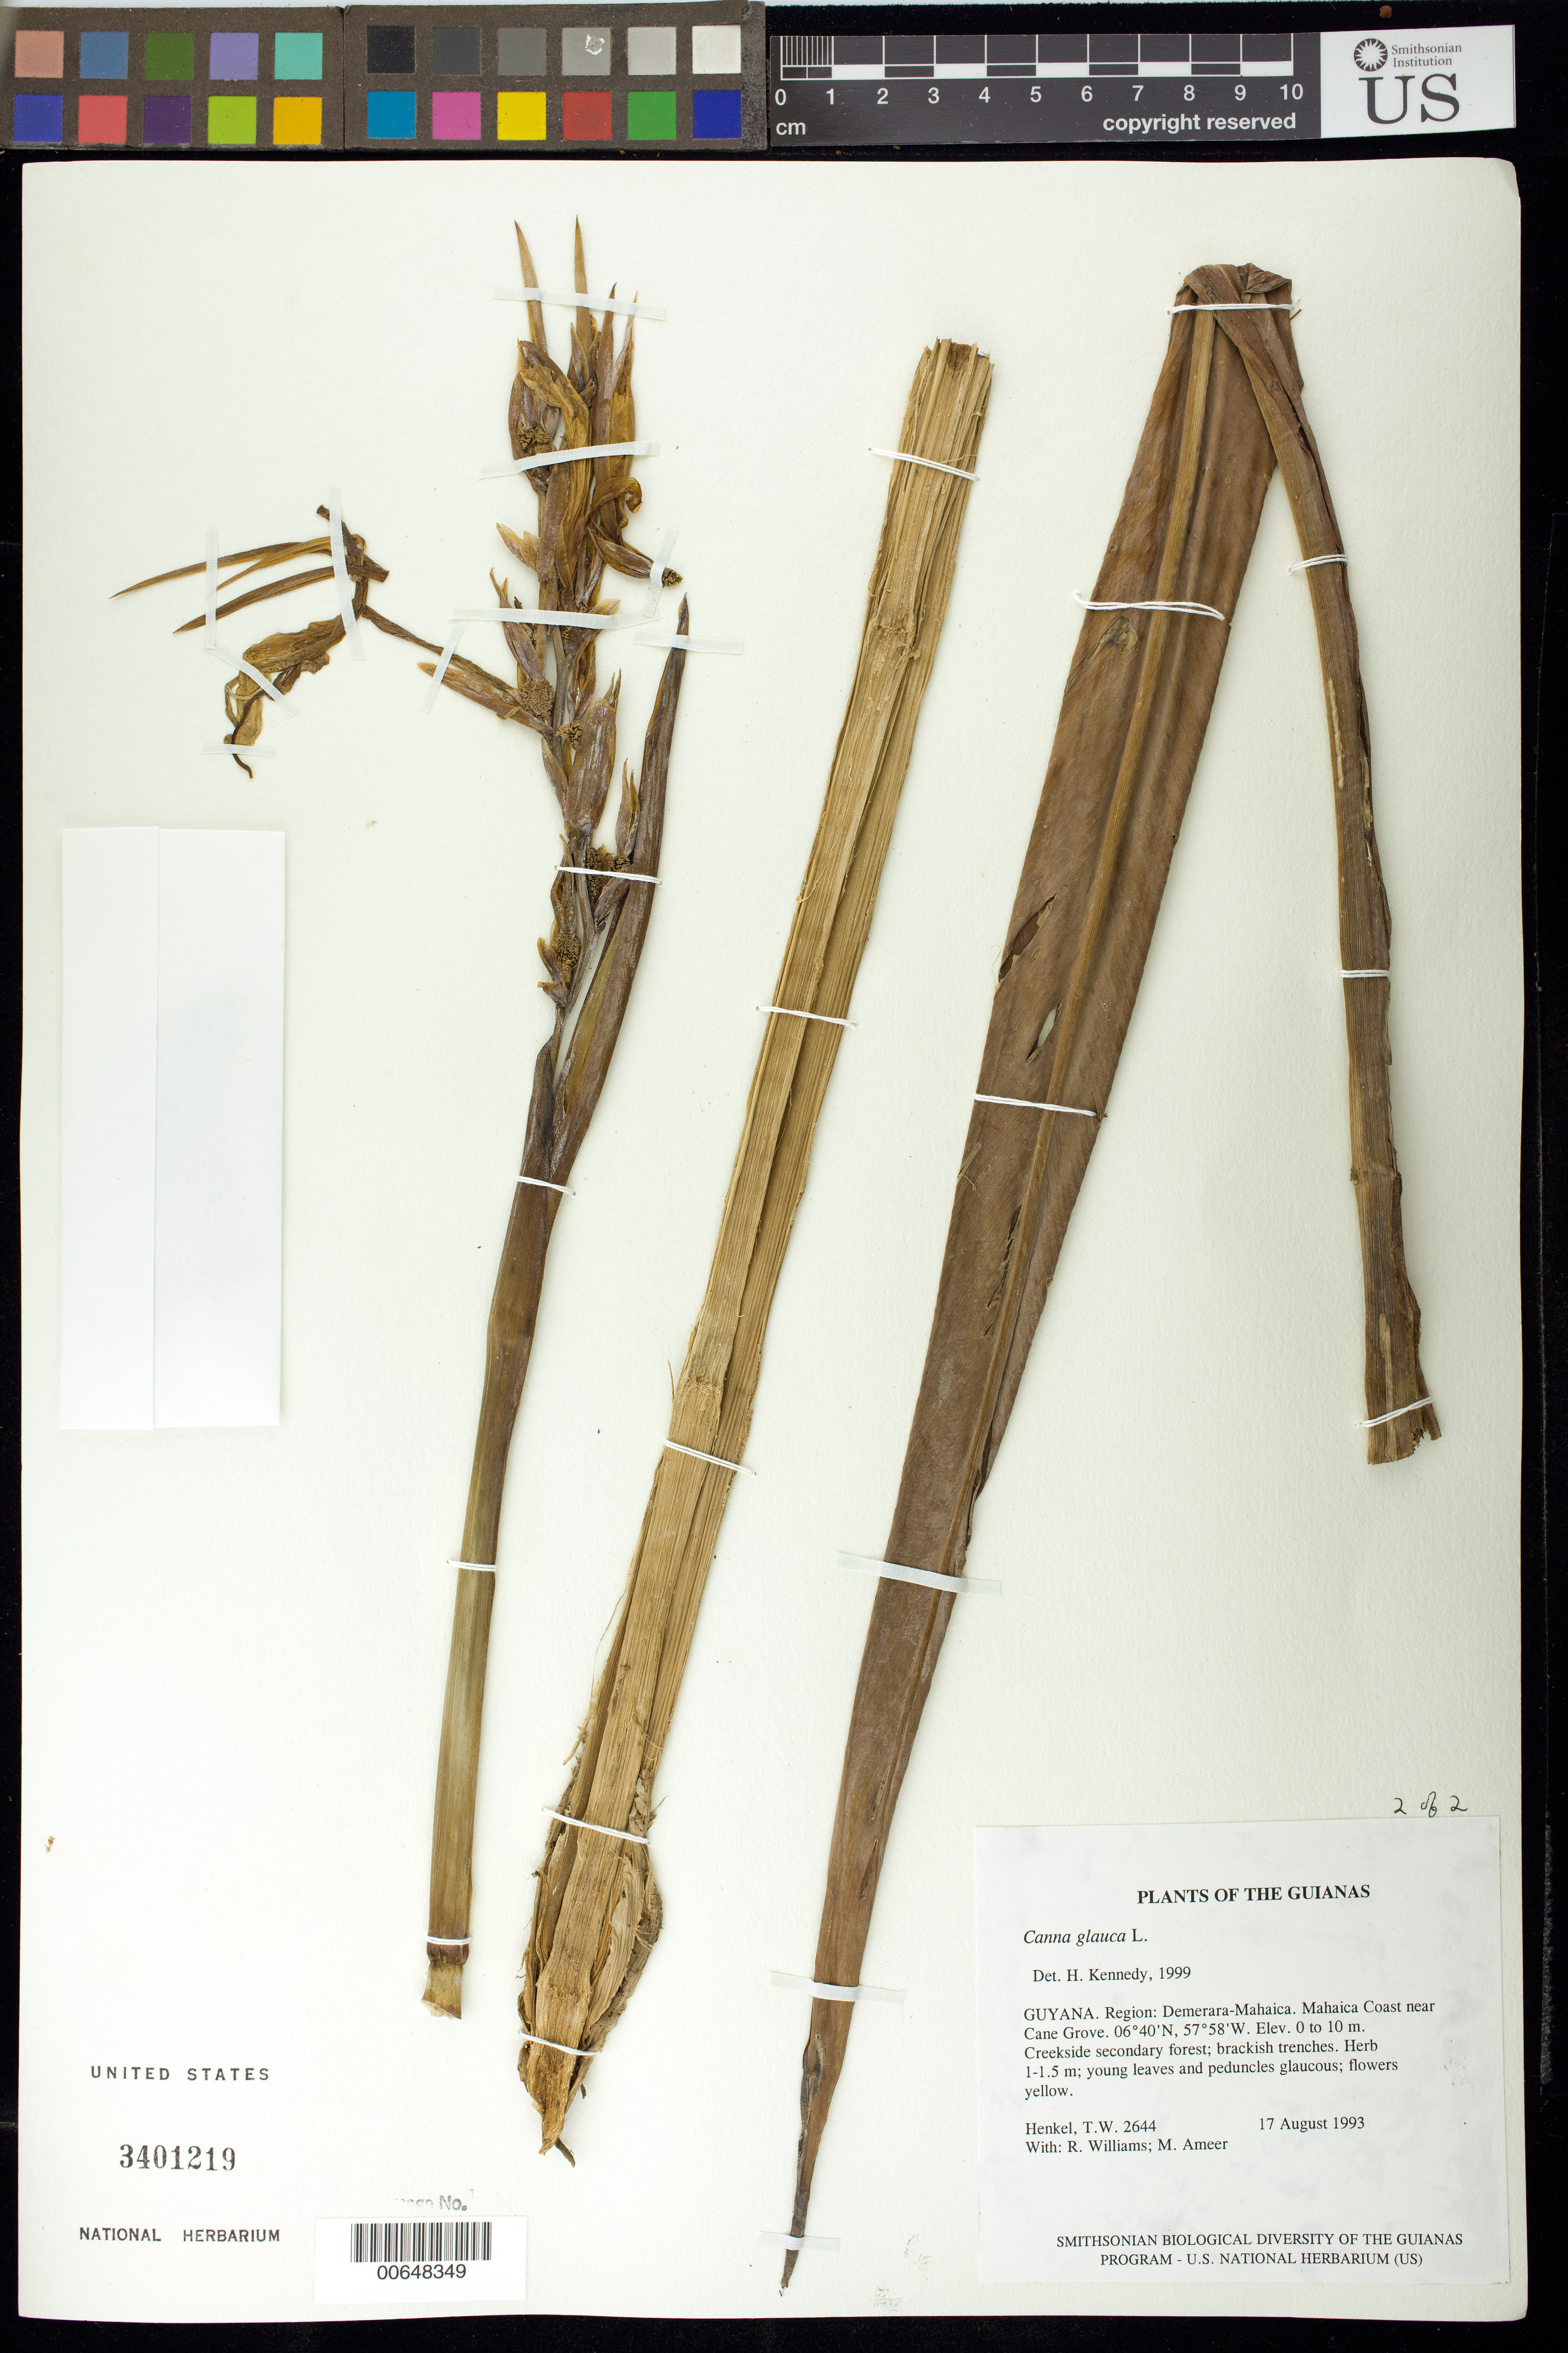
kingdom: Plantae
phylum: Tracheophyta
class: Liliopsida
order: Zingiberales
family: Cannaceae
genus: Canna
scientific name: Canna glauca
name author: L.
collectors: T. Henkel, R. Williams & M. Ameer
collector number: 2644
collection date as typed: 17 August 1993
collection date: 1993-08-17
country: Guyana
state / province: Demerara-Mahaica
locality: Mahaica Coast near Cane Grove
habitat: Creekside secondary forest; brackish trenches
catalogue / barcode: US 3401219